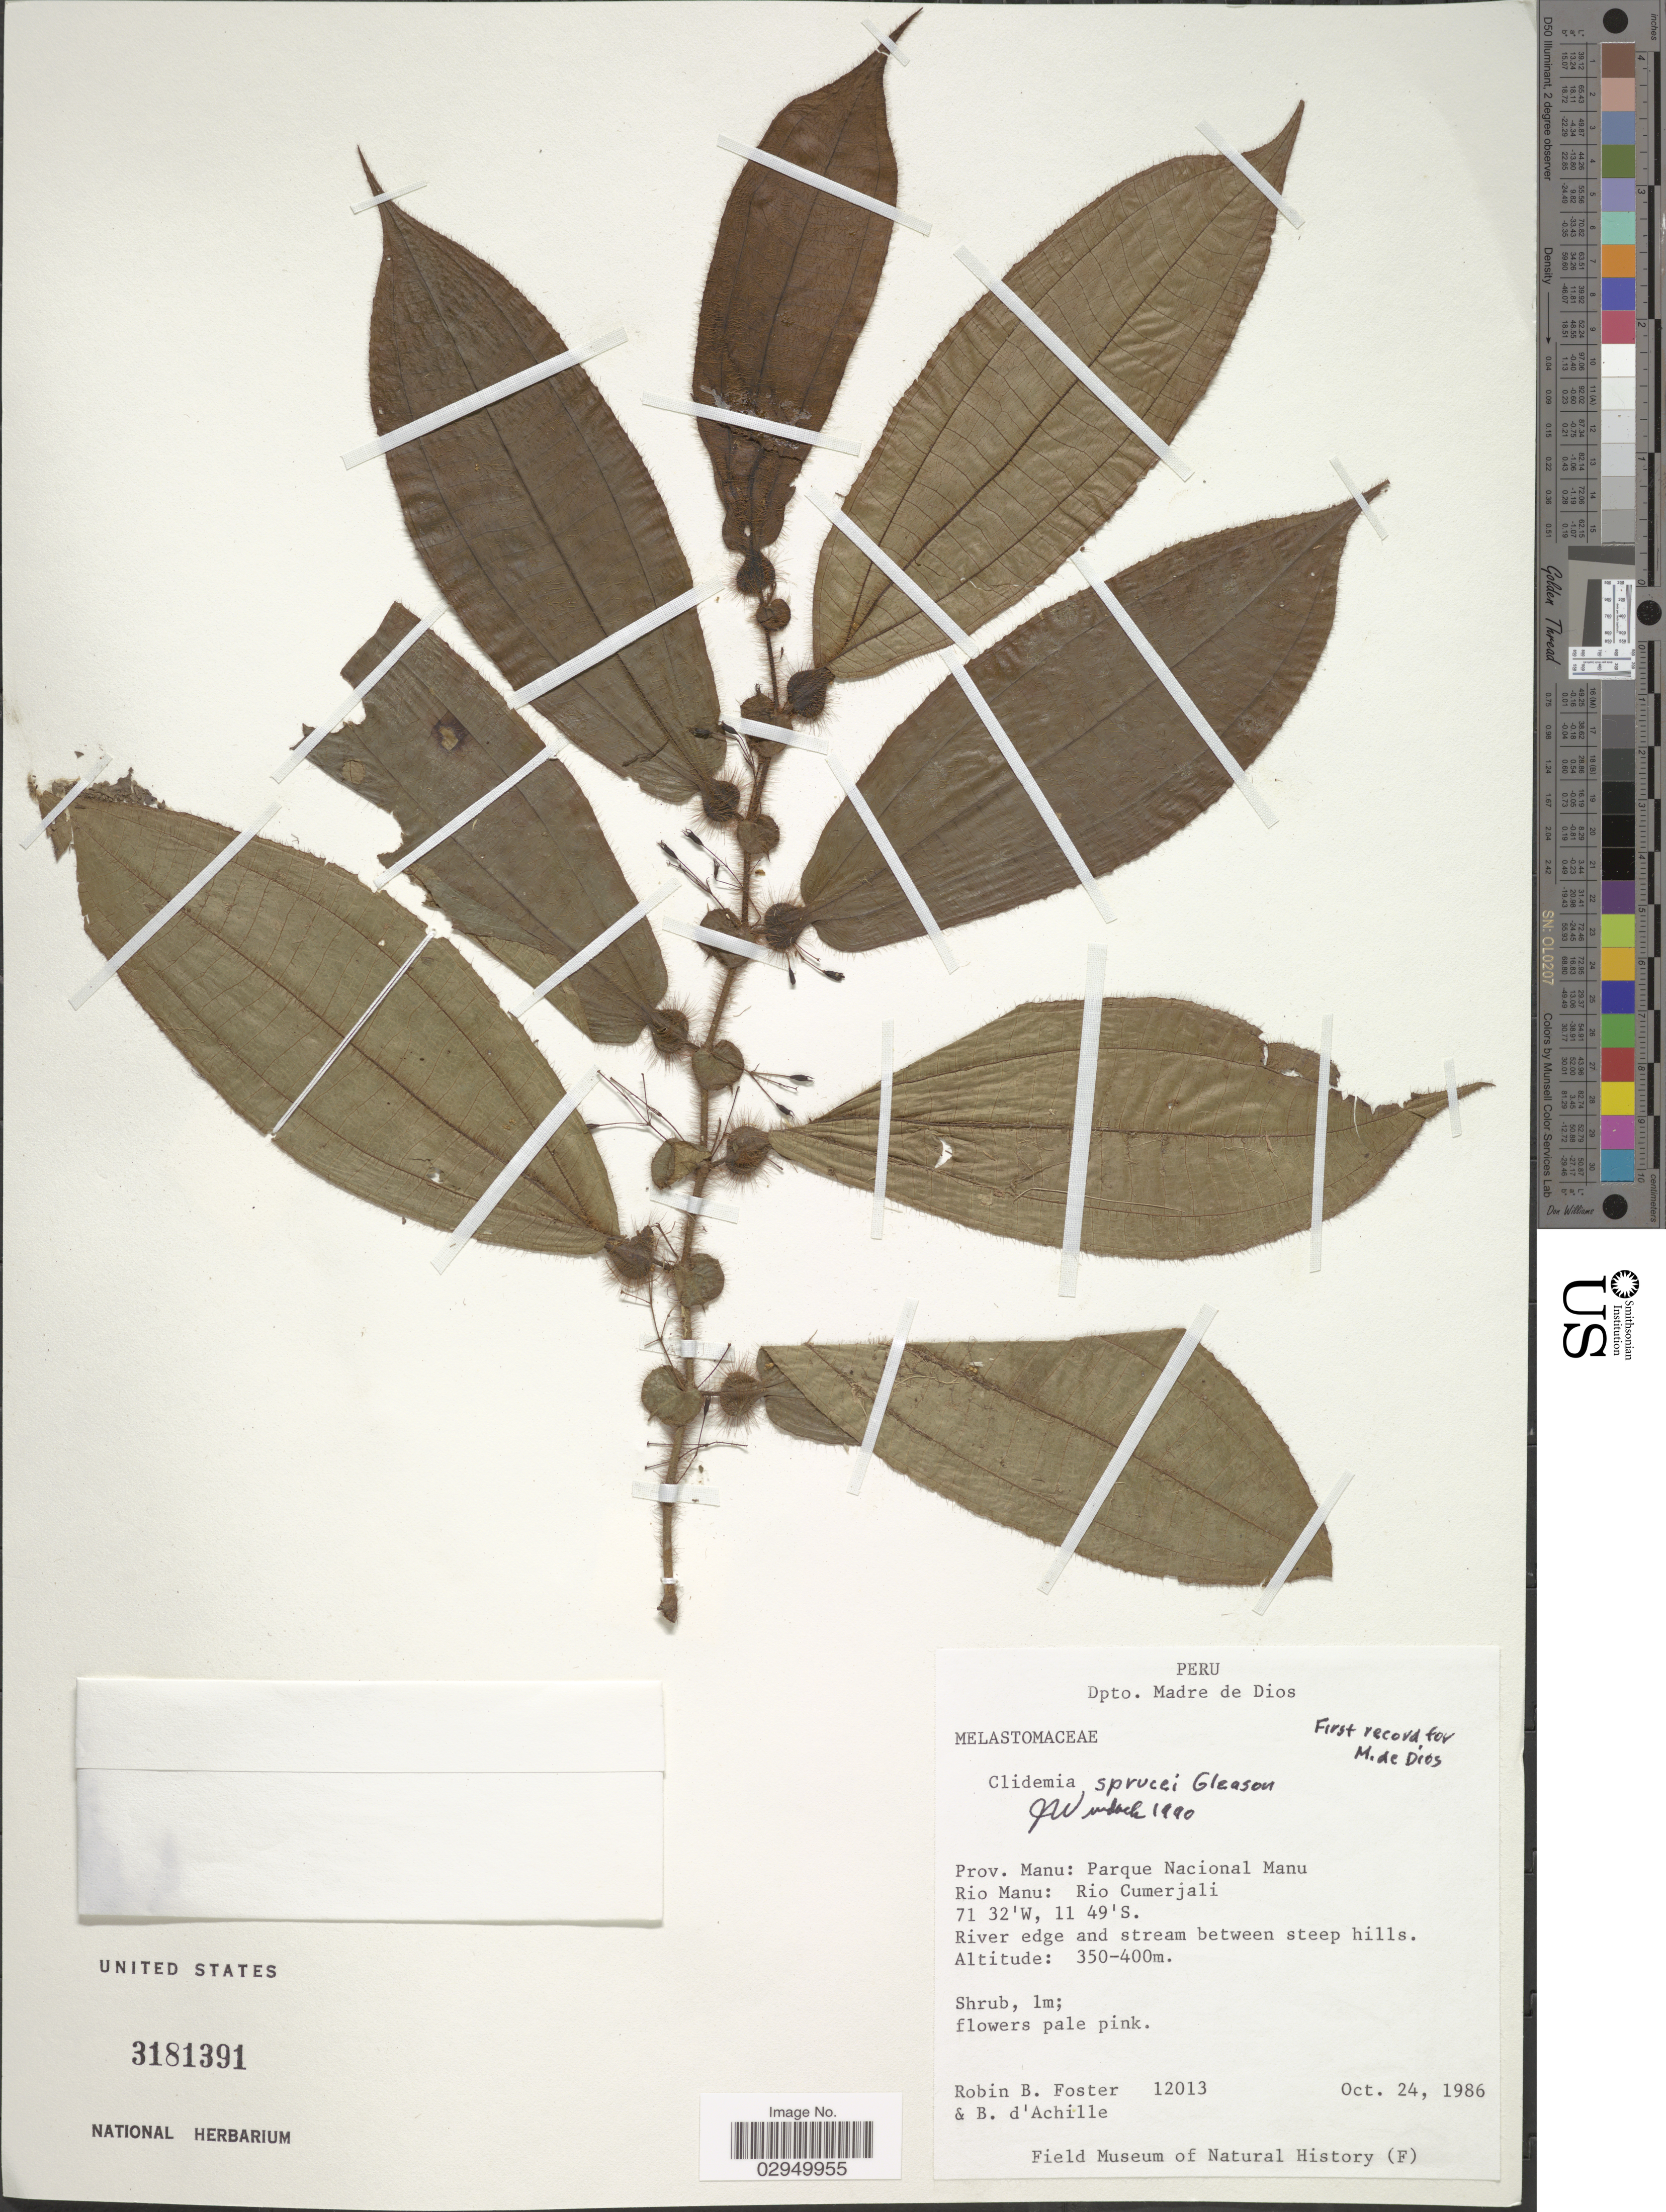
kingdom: Plantae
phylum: Tracheophyta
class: Magnoliopsida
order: Myrtales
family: Melastomataceae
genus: Clidemia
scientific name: Clidemia sprucei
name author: Gleason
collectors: R. B. Foster & B. d'Achille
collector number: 12013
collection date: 1986-10-24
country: Peru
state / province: Madre de Dios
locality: Dpto. Madre de Dios. Prov. Manu: Parque Nacional Manu. Rio Manu: Rio Cumerjali. River edge and stream between steep hills.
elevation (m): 350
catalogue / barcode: US 3181391